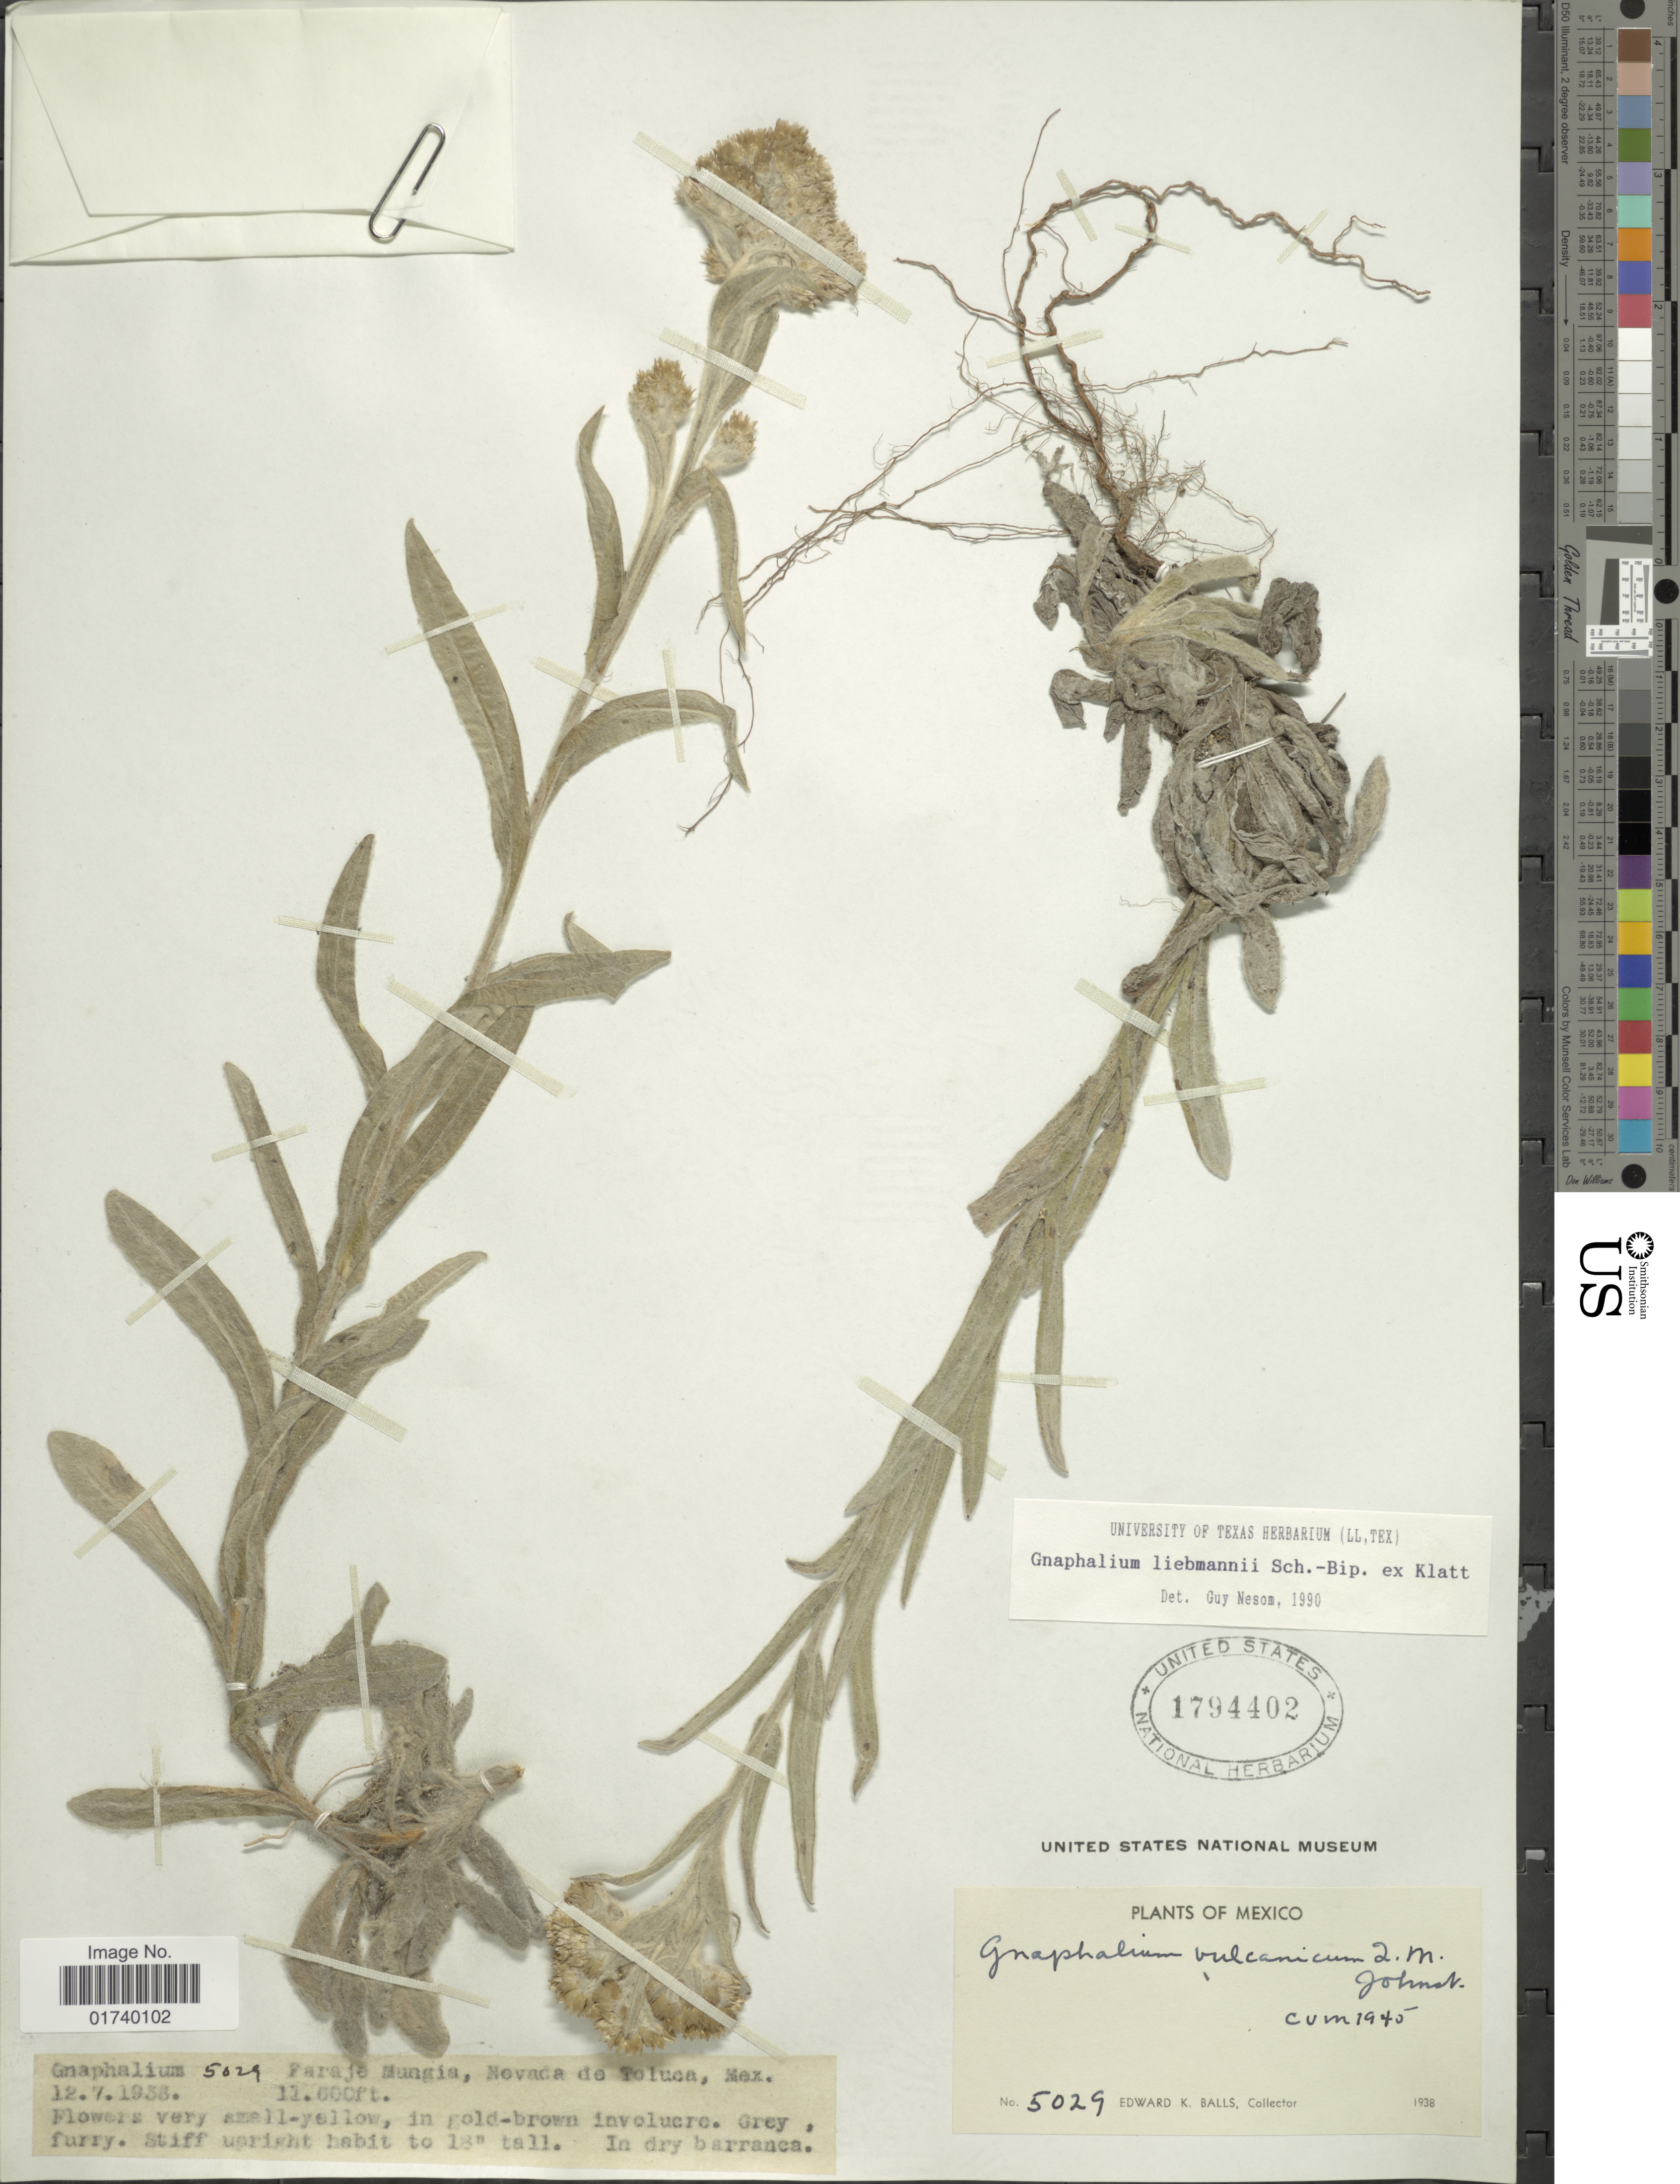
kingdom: Plantae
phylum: Tracheophyta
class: Magnoliopsida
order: Asterales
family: Asteraceae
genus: Pseudognaphalium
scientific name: Pseudognaphalium liebmannii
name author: (Sch. Bip. ex Klatt) Anderb.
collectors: E. K. Balls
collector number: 5029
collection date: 1938-07-12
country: Mexico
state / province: México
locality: Faraje Mungia, Nevada de Toluca.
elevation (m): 3353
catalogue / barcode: US 1794402